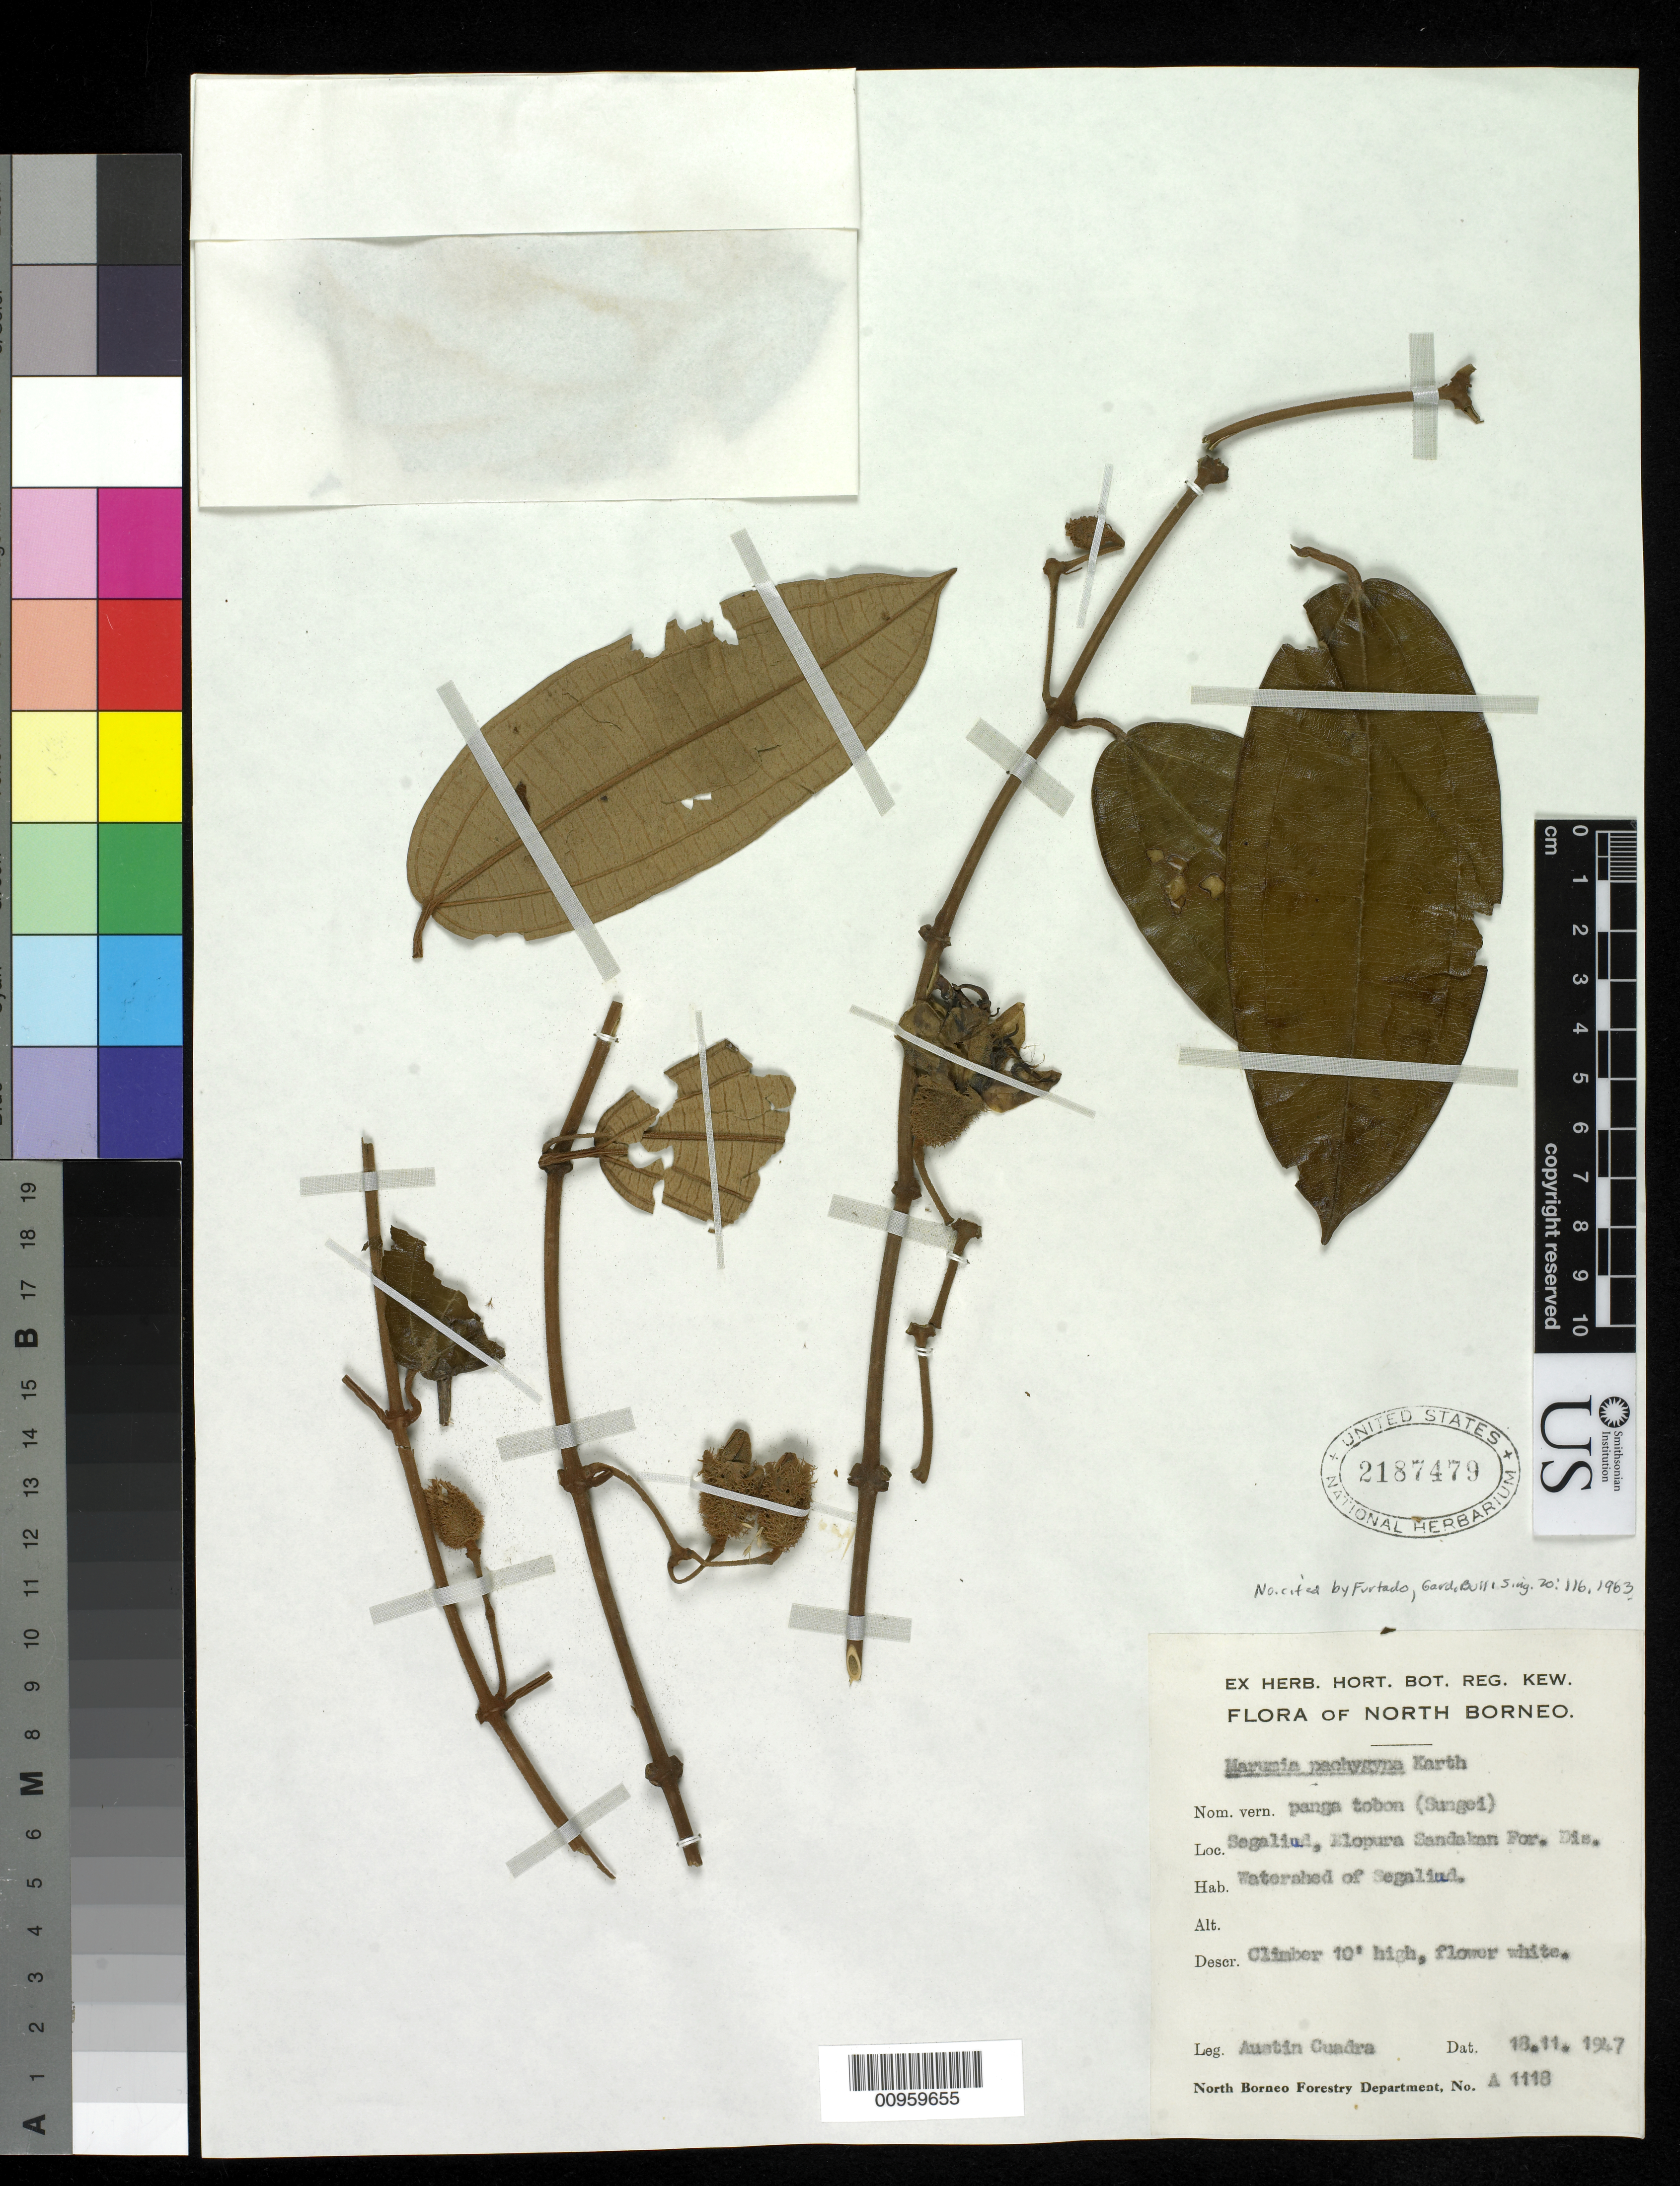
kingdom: Plantae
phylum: Tracheophyta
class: Magnoliopsida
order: Myrtales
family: Melastomataceae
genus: Macrolenes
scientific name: Macrolenes pachygyna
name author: (Korth.) M.P. Nayar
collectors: A. Cuadra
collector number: A 1118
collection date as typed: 18 Nov 1947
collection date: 1947-11-18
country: Malaysia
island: Borneo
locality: Segaliud, Elopura Sandakan For. Dis.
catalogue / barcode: US 2187479